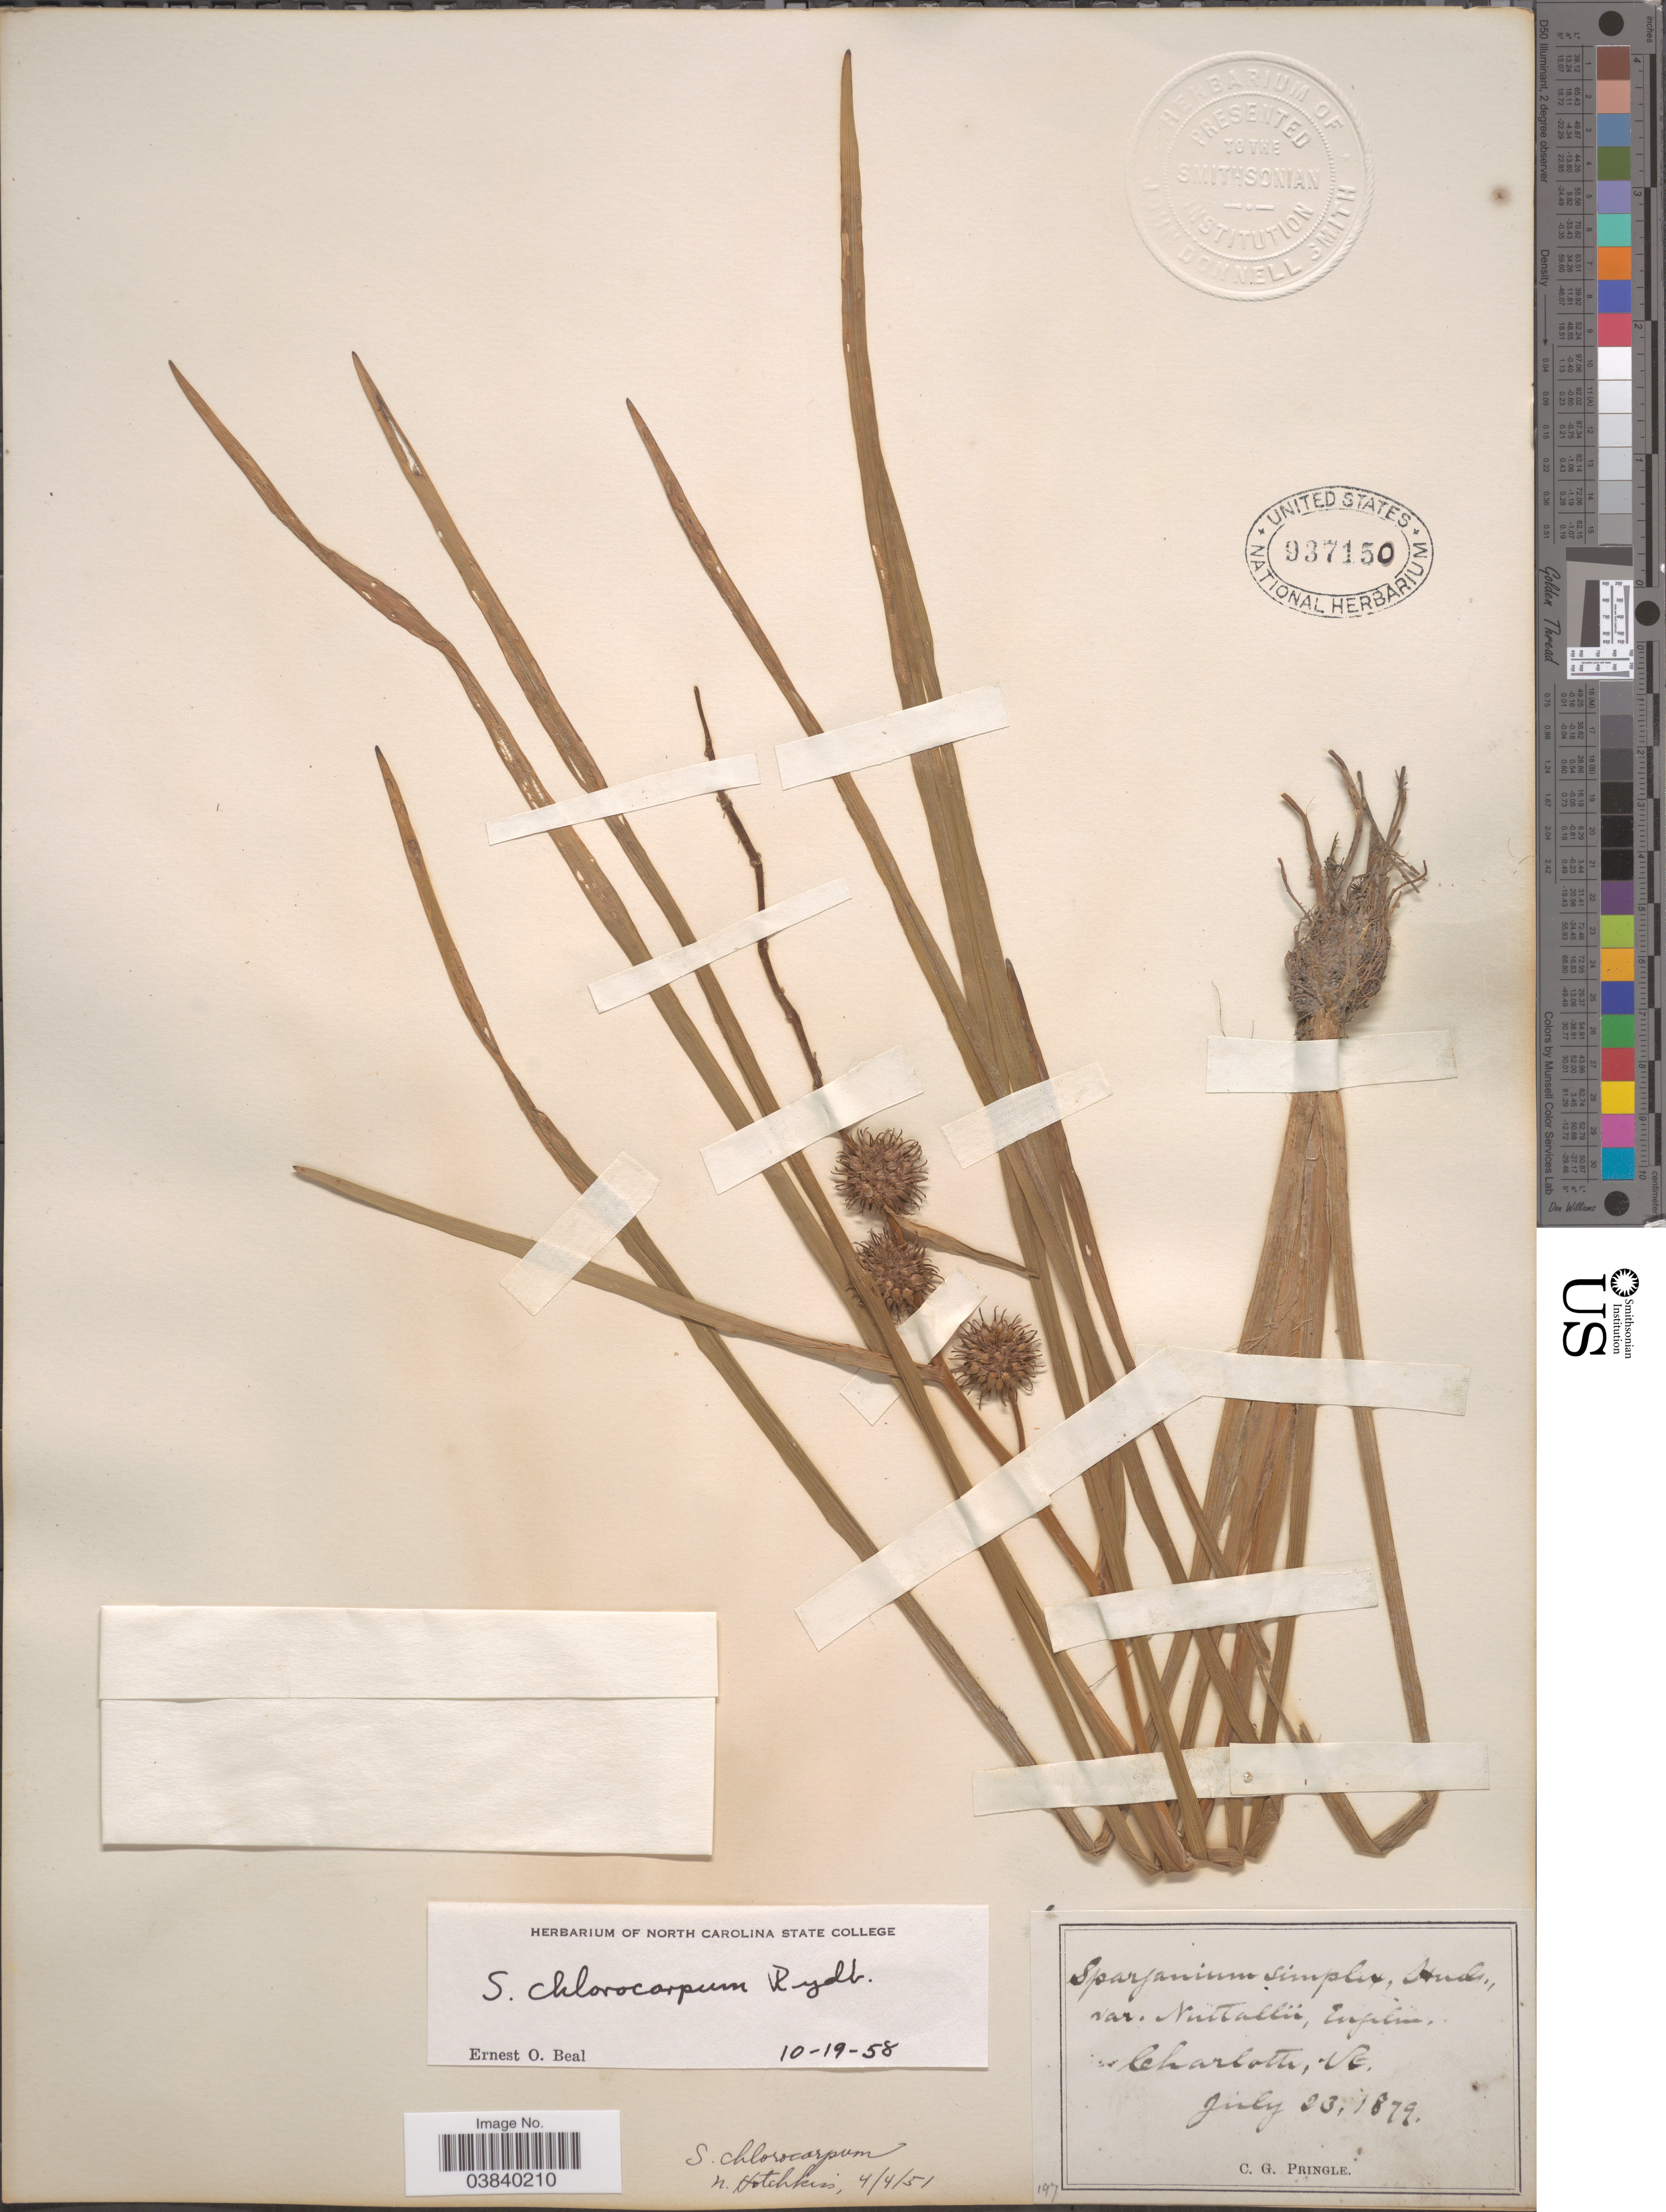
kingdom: Plantae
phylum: Tracheophyta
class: Liliopsida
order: Poales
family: Typhaceae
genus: Sparganium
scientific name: Sparganium chlorocarpum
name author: Rydb.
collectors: C. G. Pringle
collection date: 1879-07-23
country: United States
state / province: Vermont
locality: Charlotte.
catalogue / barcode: US 937150